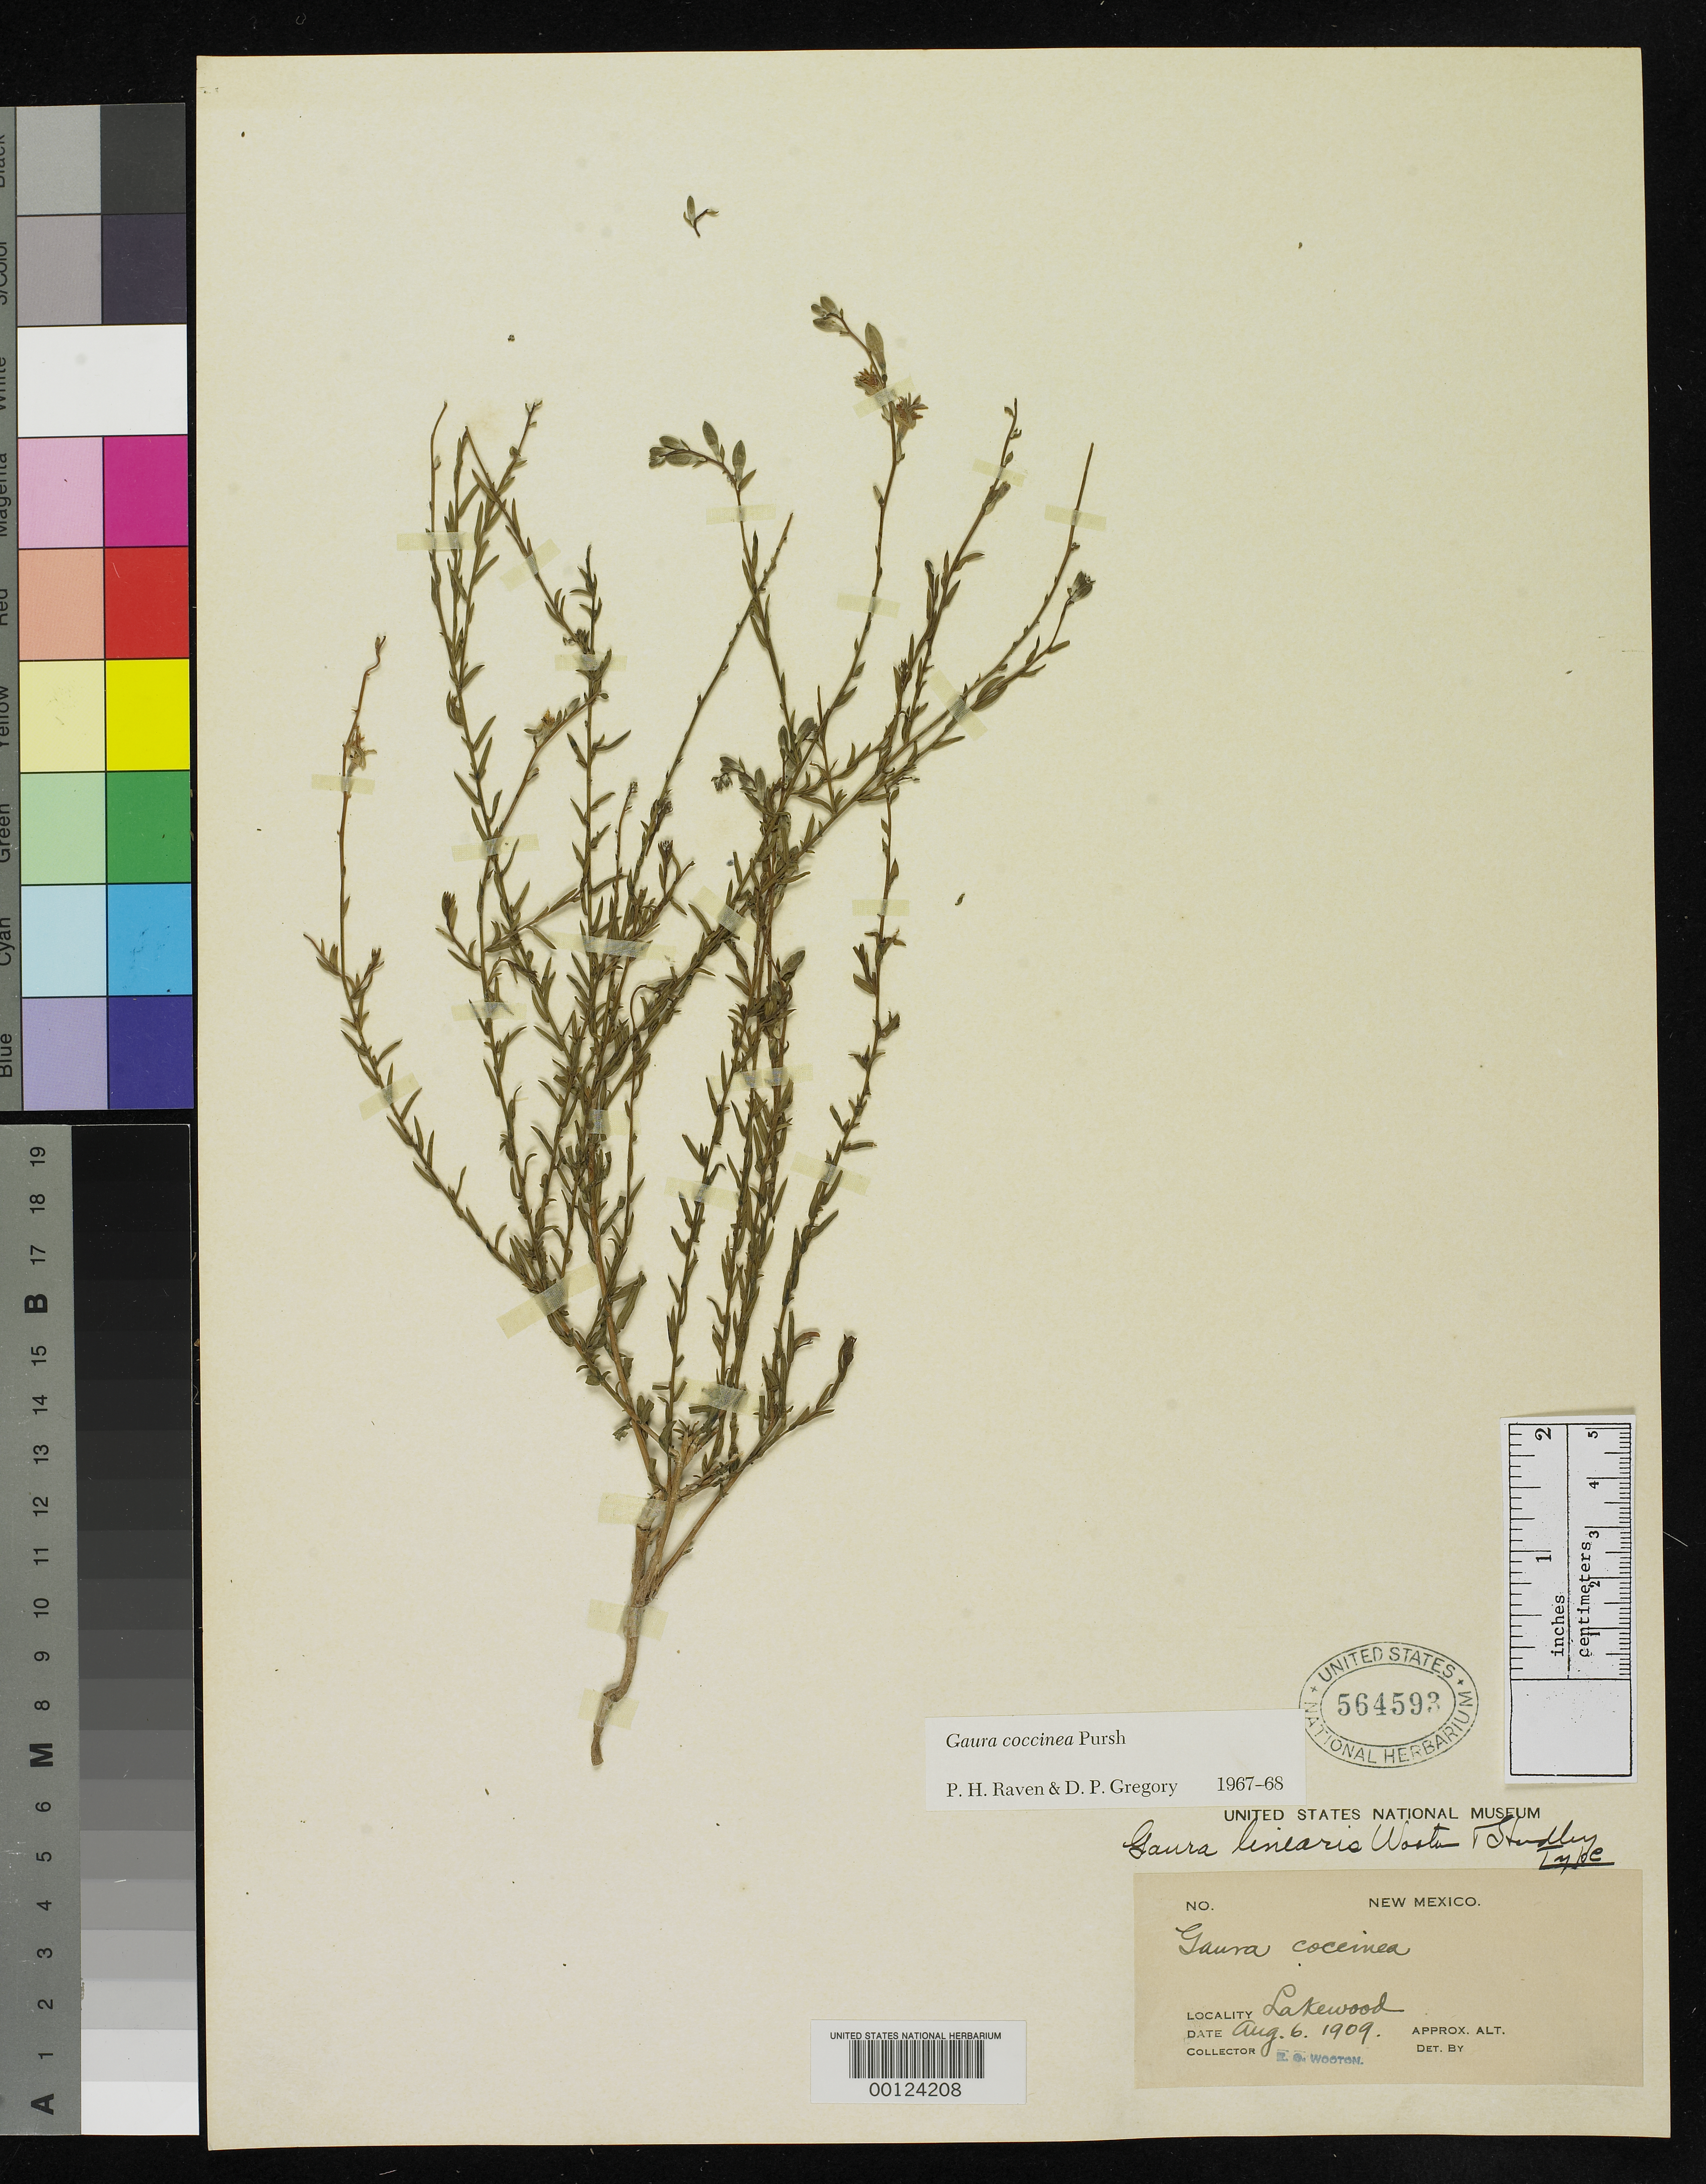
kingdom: Plantae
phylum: Tracheophyta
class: Magnoliopsida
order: Myrtales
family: Onagraceae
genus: Gaura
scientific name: Gaura linearis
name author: Wooton & Standl.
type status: Holotype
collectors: E. O. Wooton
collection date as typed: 06 Aug 1909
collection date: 1909-08-06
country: United States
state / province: New Mexico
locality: Near Lakewood.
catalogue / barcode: US 564593